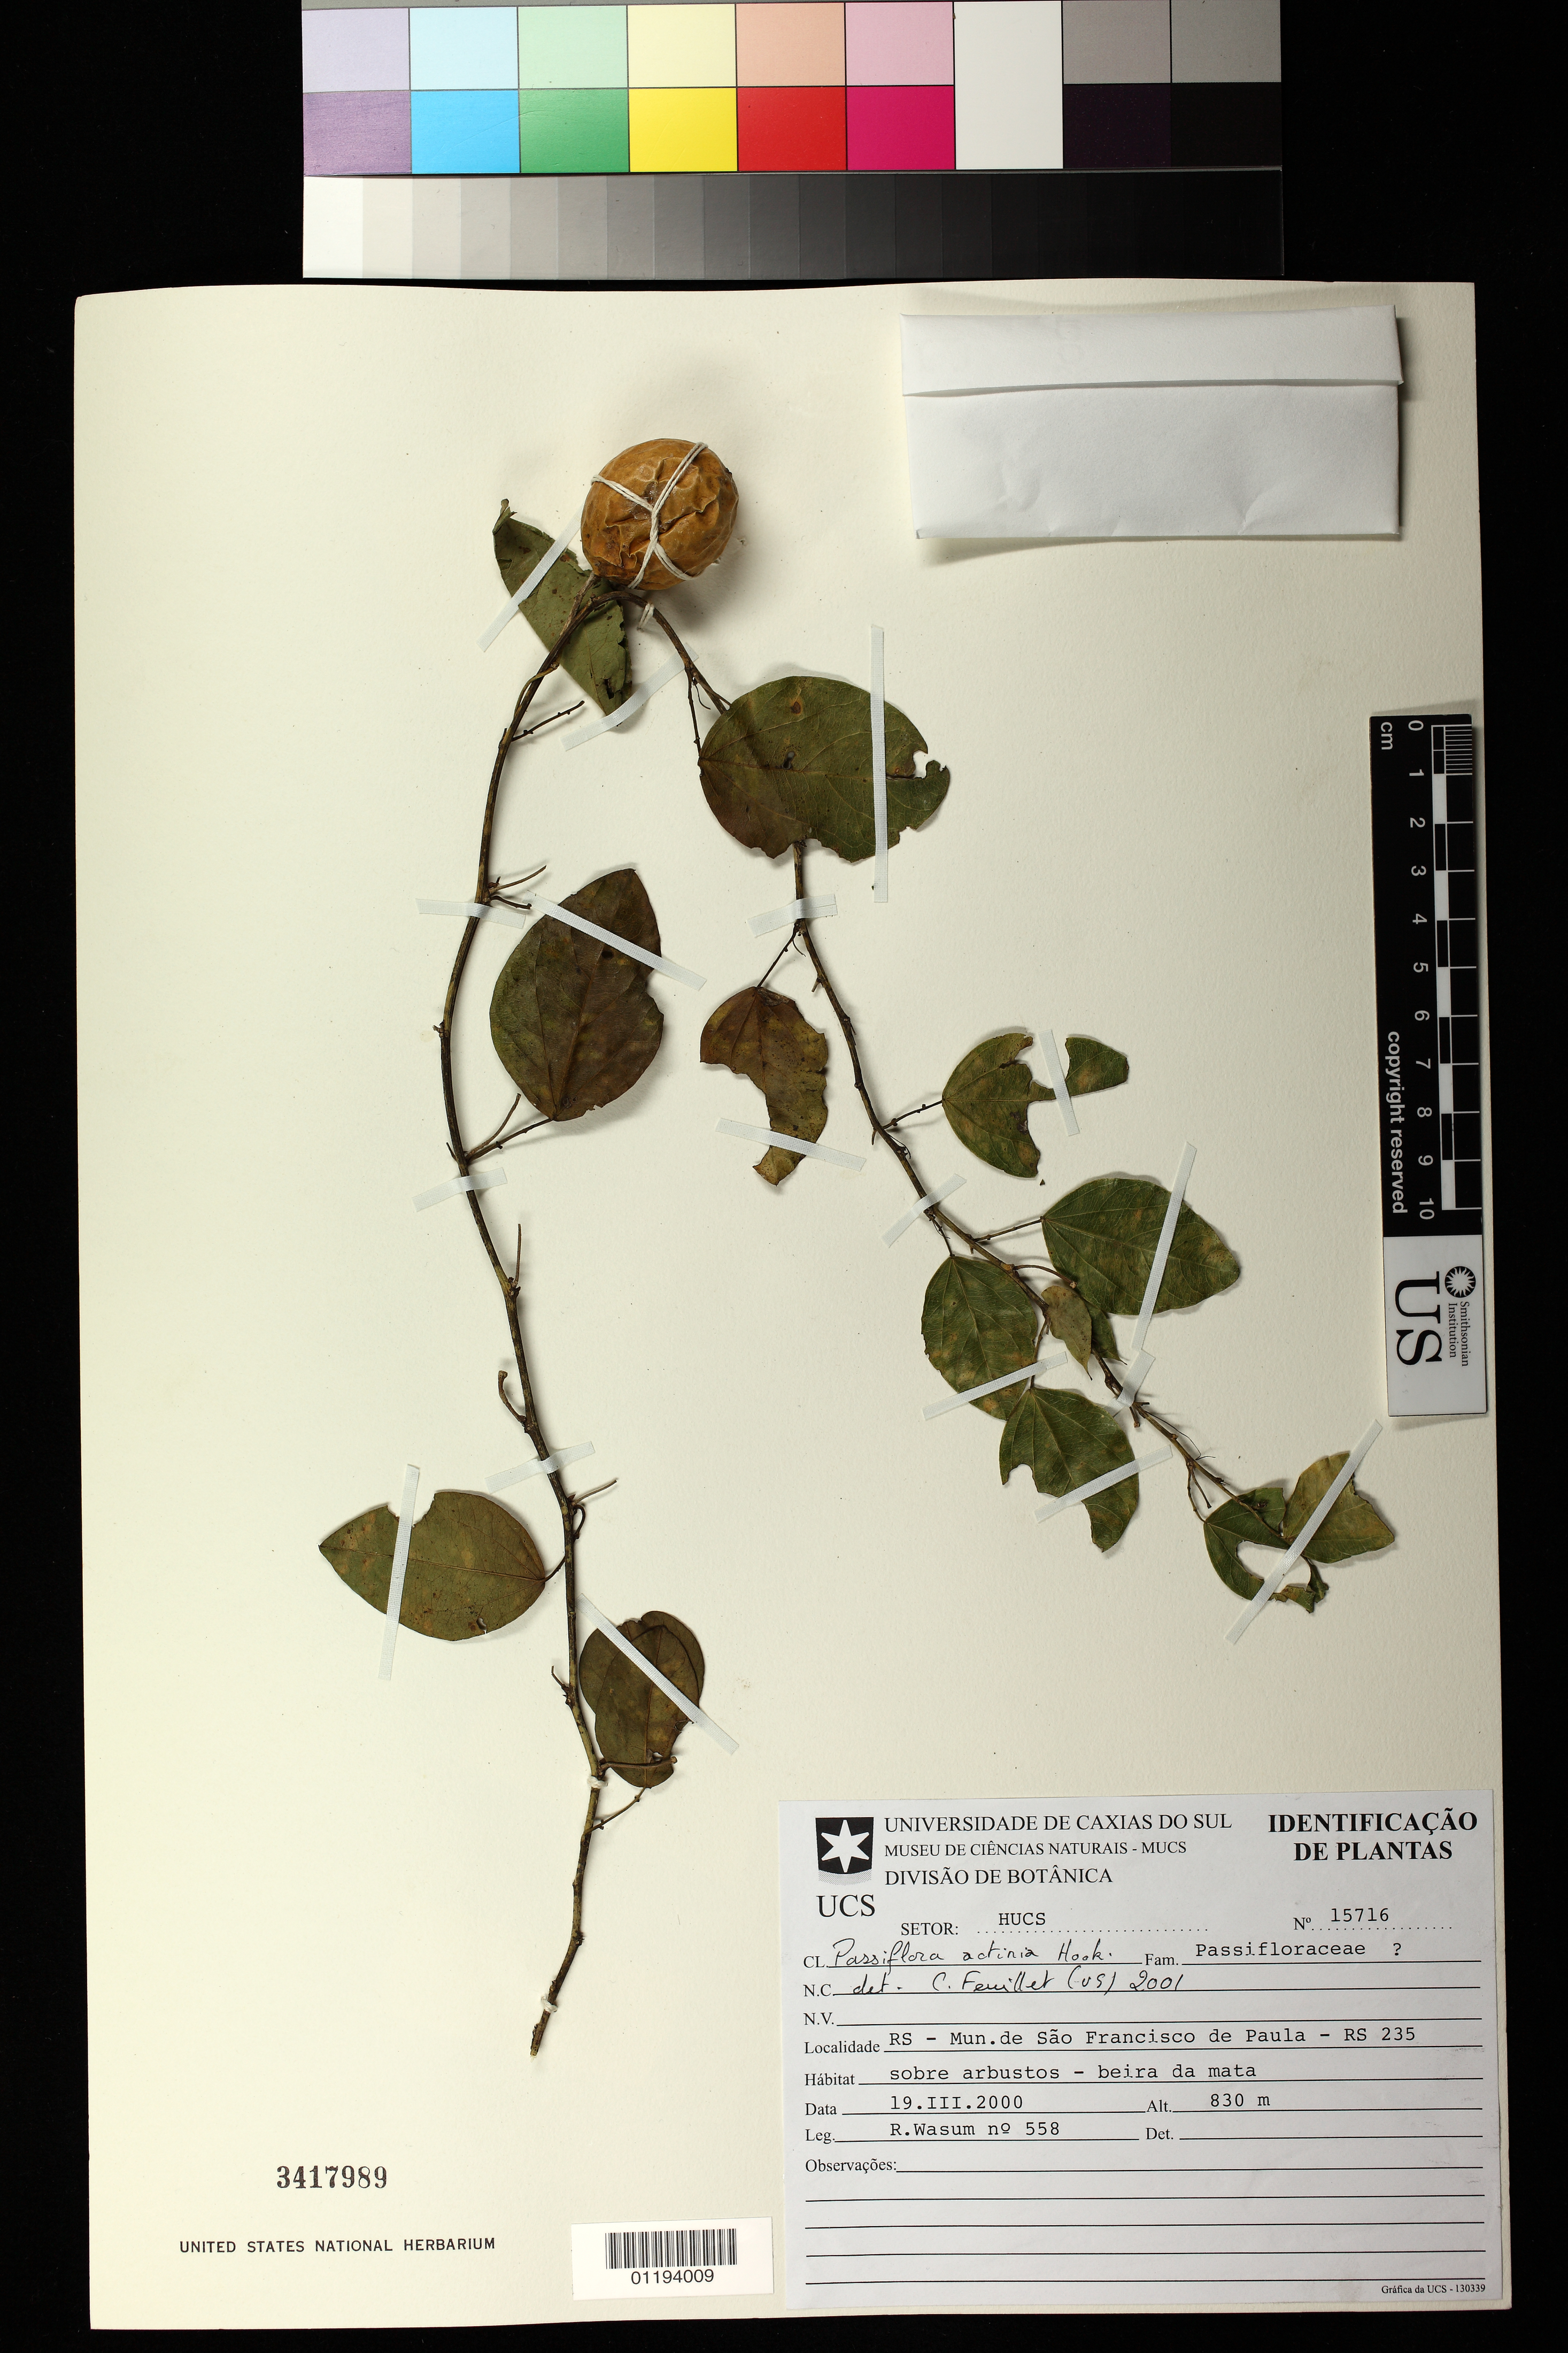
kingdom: Plantae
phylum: Tracheophyta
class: Magnoliopsida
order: Malpighiales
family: Passifloraceae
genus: Passiflora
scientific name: Passiflora actinia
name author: Hook.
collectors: R. Wasum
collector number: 558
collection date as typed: Mar 19 2000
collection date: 2000-03-19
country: Brazil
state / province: Rio Grande do Sul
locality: Mun. de Sao Francisco de Paula - RS 235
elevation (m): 830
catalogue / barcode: US 3417989